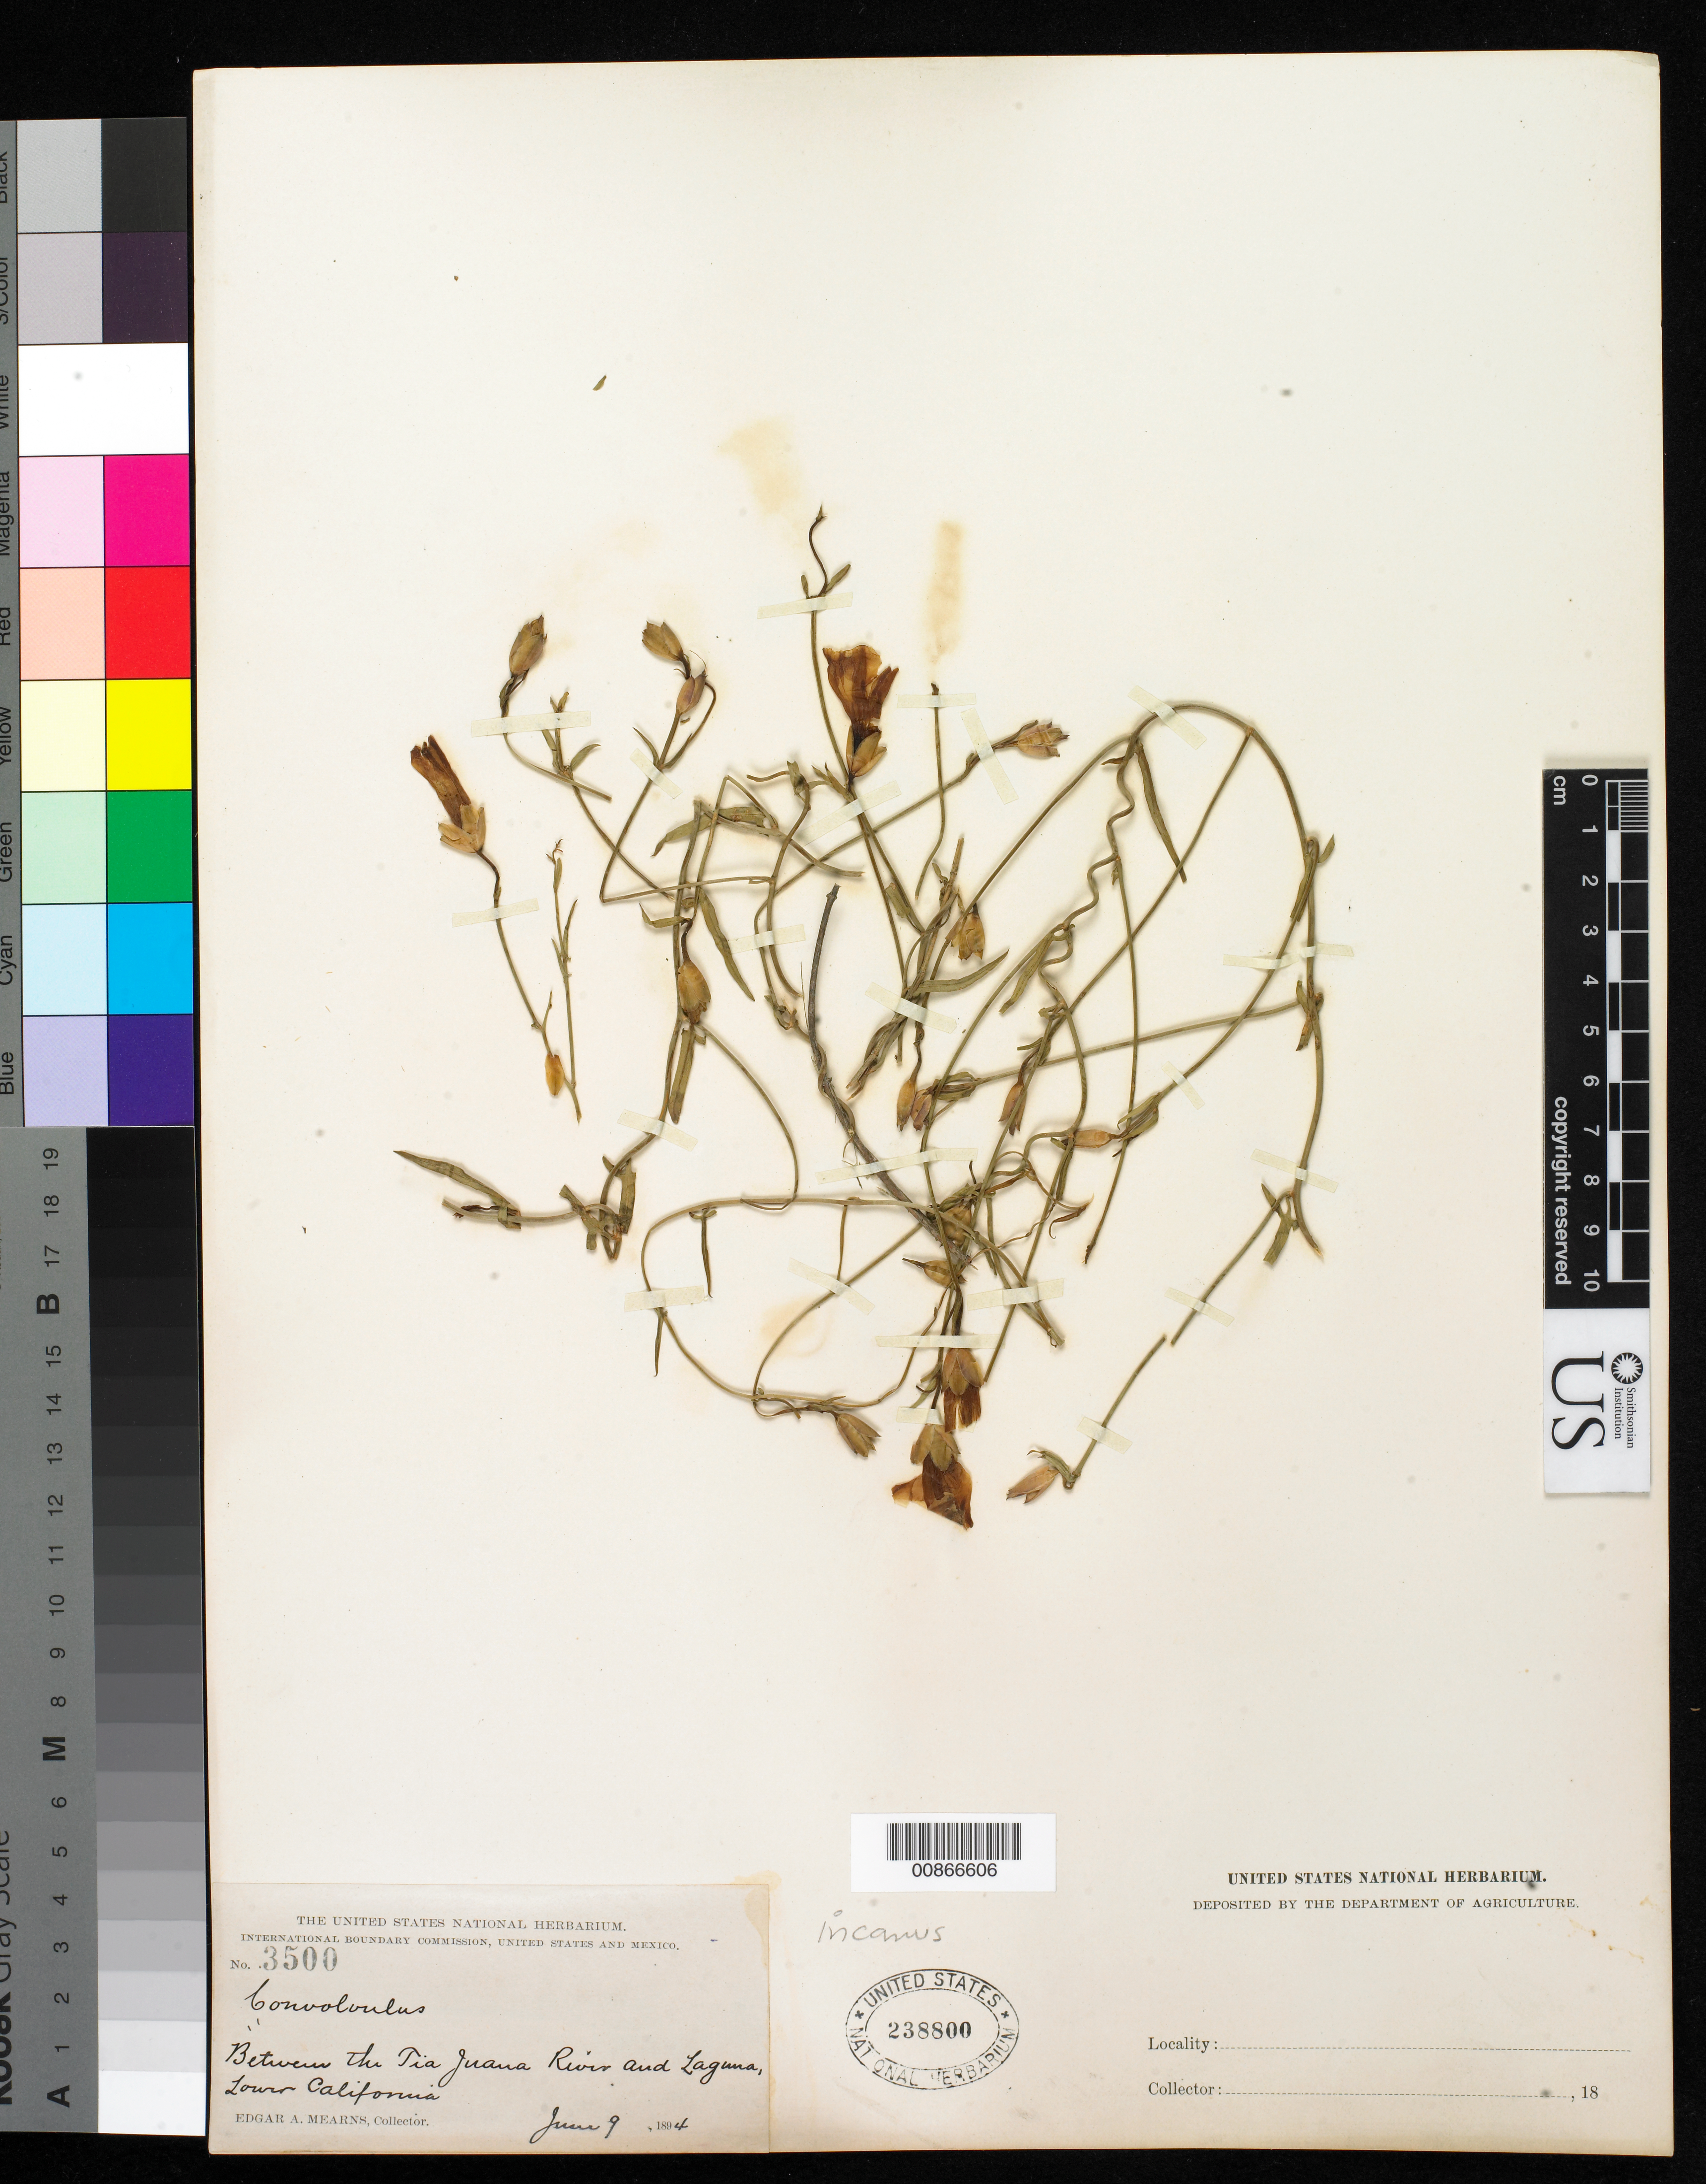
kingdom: Plantae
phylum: Tracheophyta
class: Magnoliopsida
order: Solanales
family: Convolvulaceae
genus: Convolvulus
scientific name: Convolvulus incanus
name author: Vahl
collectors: E. A. Mearns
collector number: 3500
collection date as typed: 09 Jun 1894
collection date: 1894-06-09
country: Mexico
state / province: Baja California Norte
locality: Between the Tia Juana River and Laguna, Baja California.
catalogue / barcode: US 238800